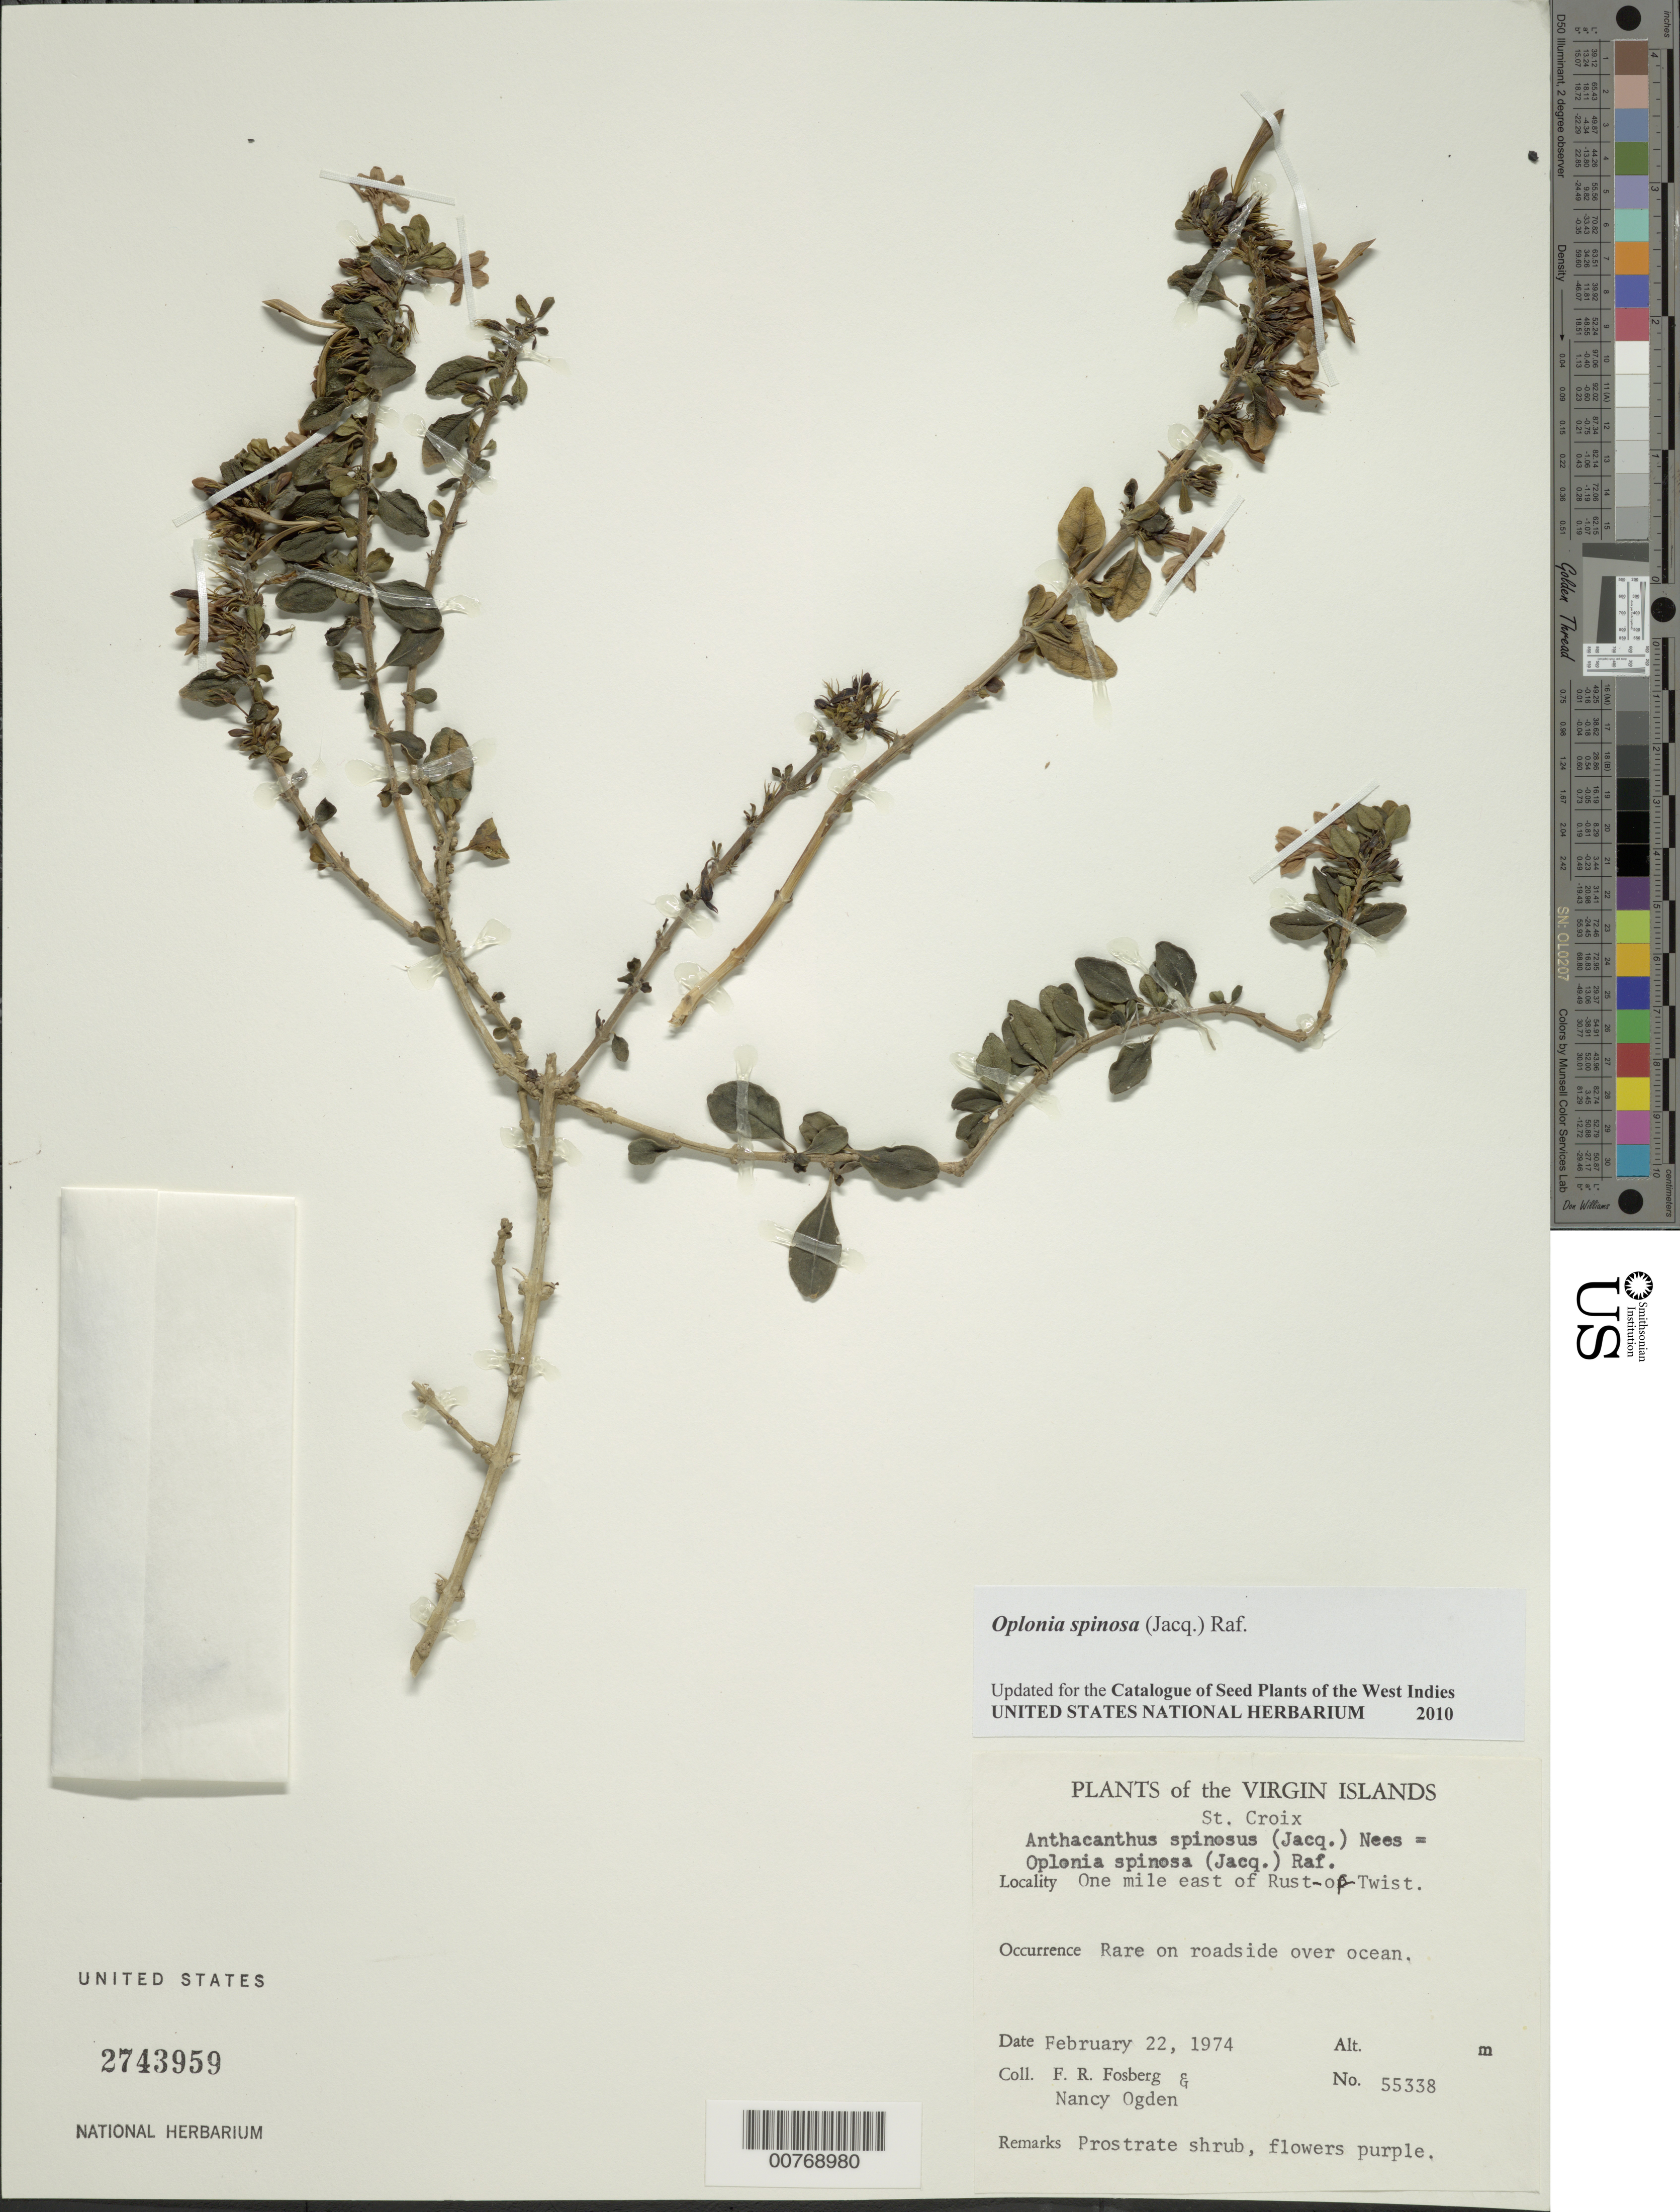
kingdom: Plantae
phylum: Tracheophyta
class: Magnoliopsida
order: Lamiales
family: Acanthaceae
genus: Oplonia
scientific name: Oplonia spinosa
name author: Raf.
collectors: F. R. Fosberg & N. Ogden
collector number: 55338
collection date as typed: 22 Feb 1974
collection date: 1974-02-22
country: U.S. Virgin Islands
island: St. Croix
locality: One mile east of Rust-of-Twist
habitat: Rare on roadside over ocean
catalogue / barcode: US 2743959